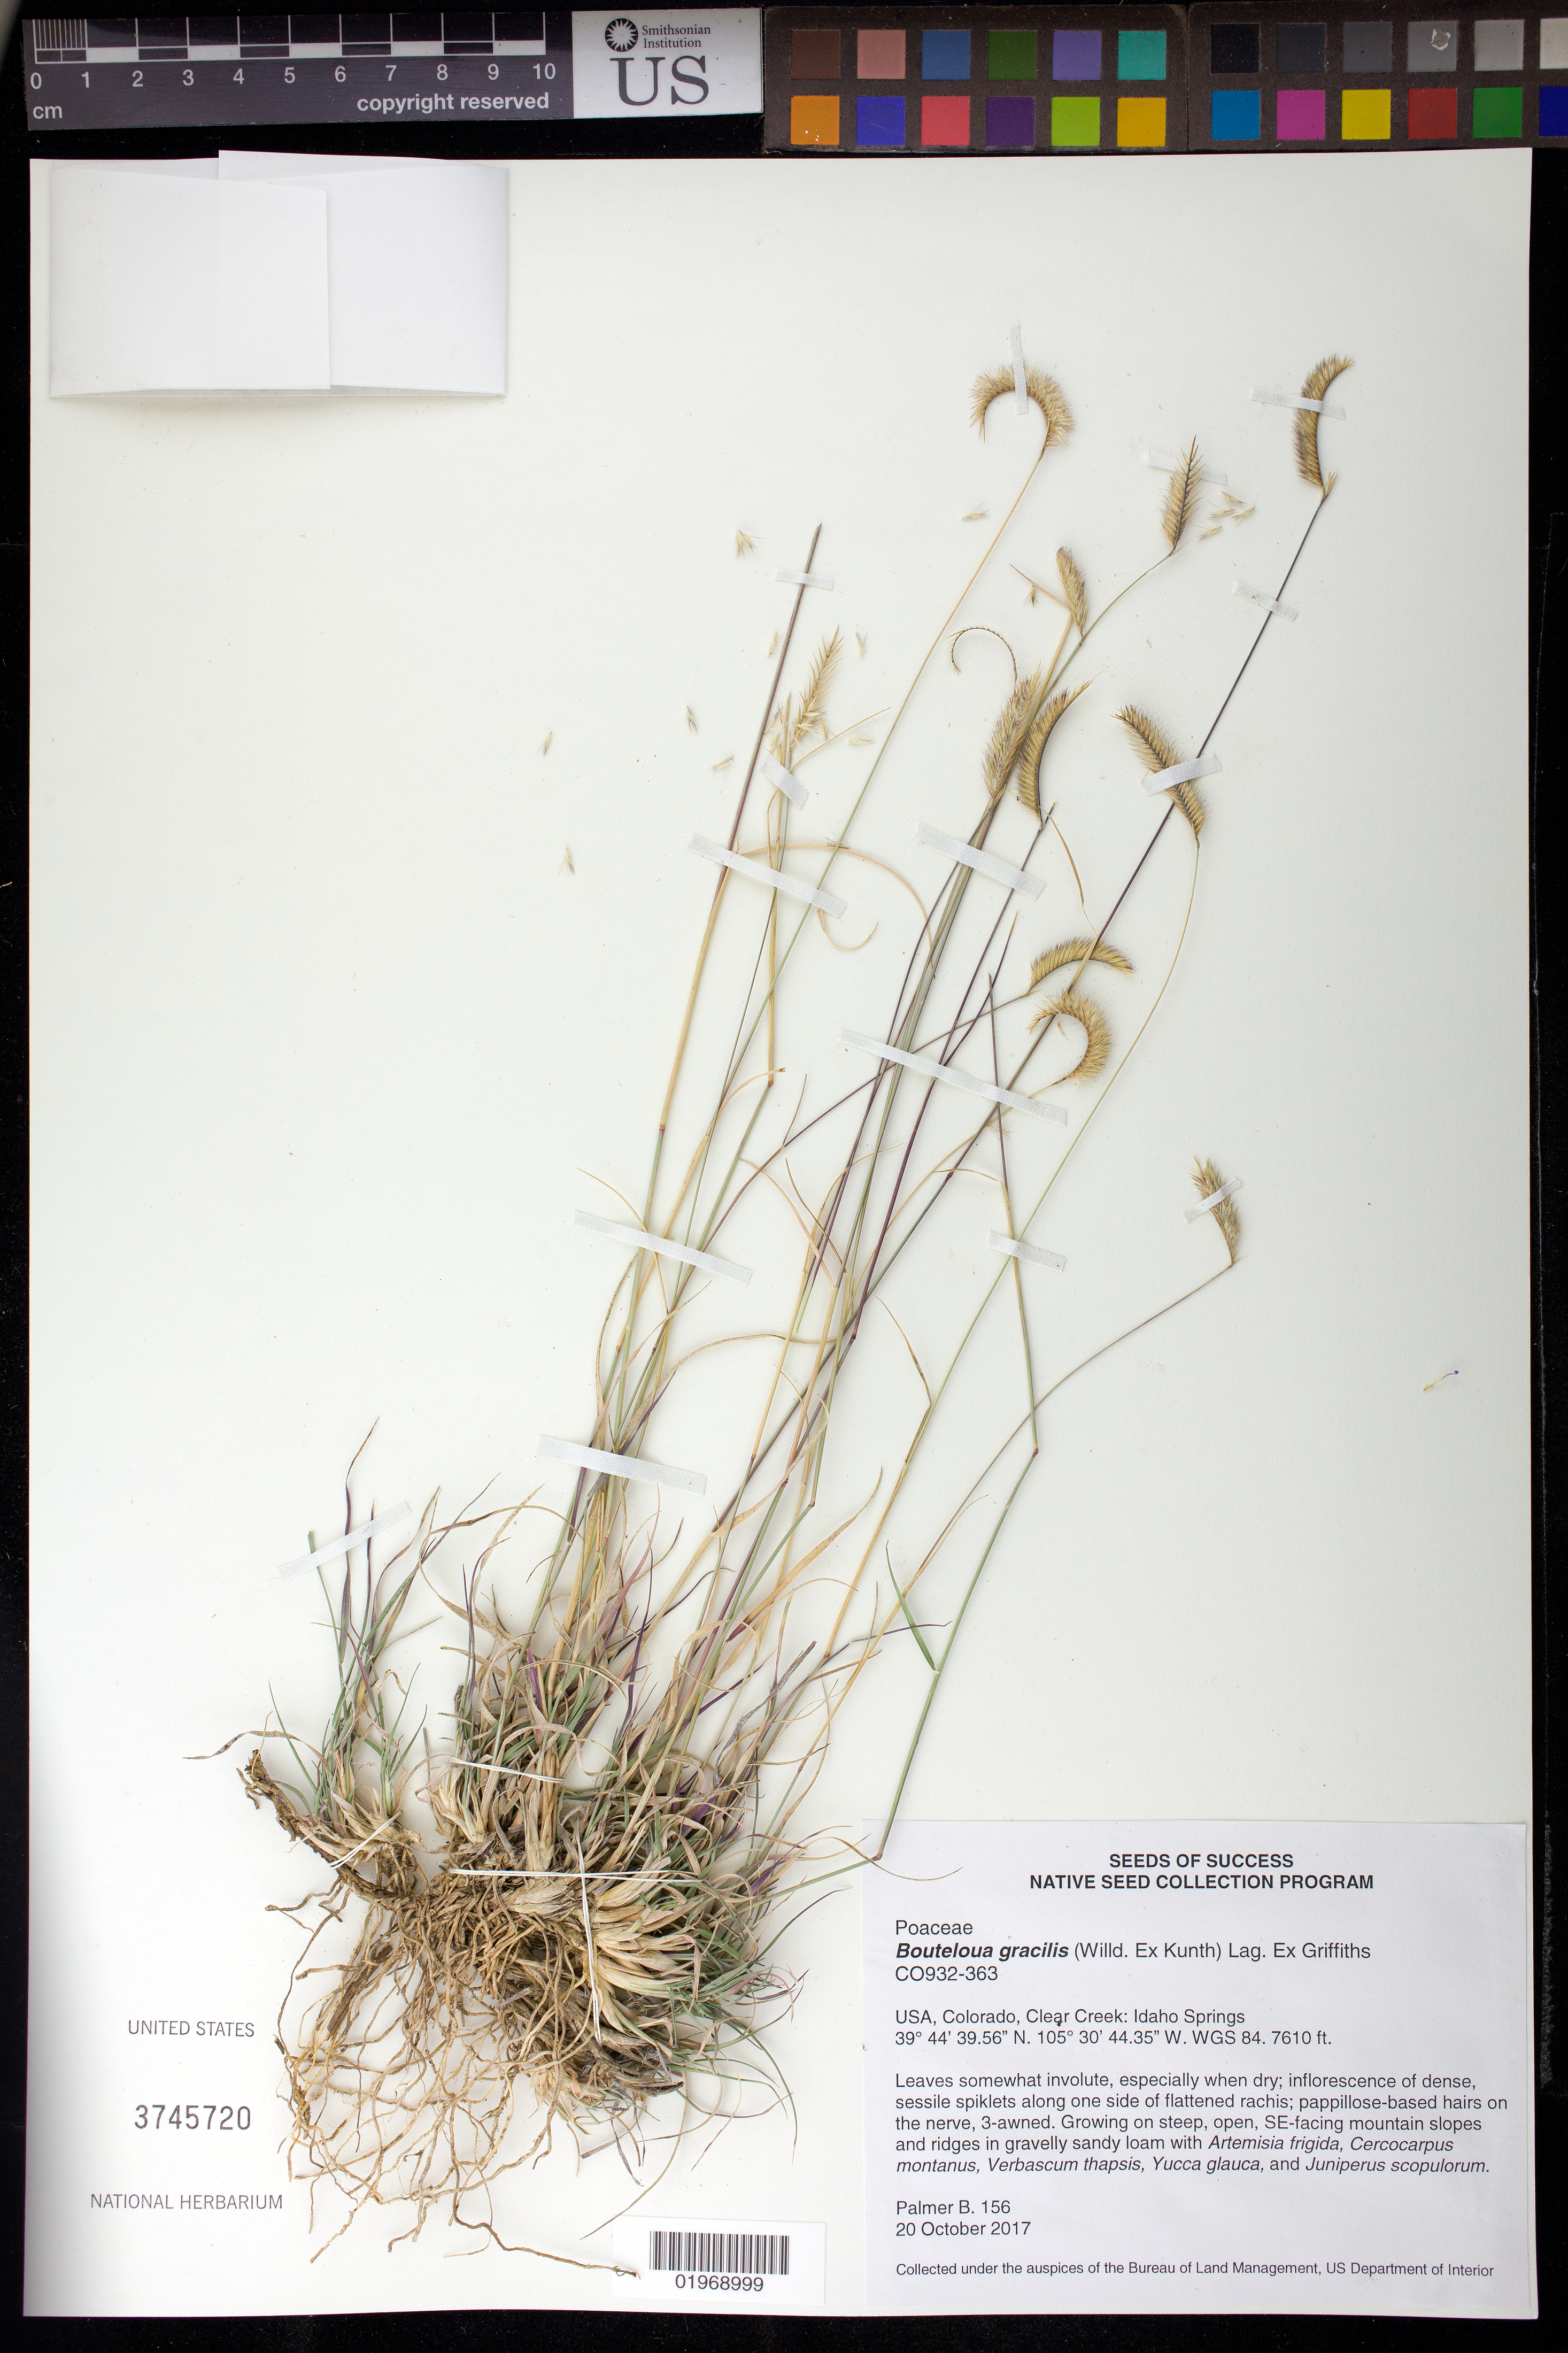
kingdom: Plantae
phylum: Tracheophyta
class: Liliopsida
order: Poales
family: Poaceae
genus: Bouteloua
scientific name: Bouteloua gracilis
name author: (Kunth) Lag. ex Griffiths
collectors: B. Palmer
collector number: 156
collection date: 2017-10-20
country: United States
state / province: Colorado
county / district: Clear Creek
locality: Idaho Springs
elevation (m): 2320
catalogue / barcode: US 3745720